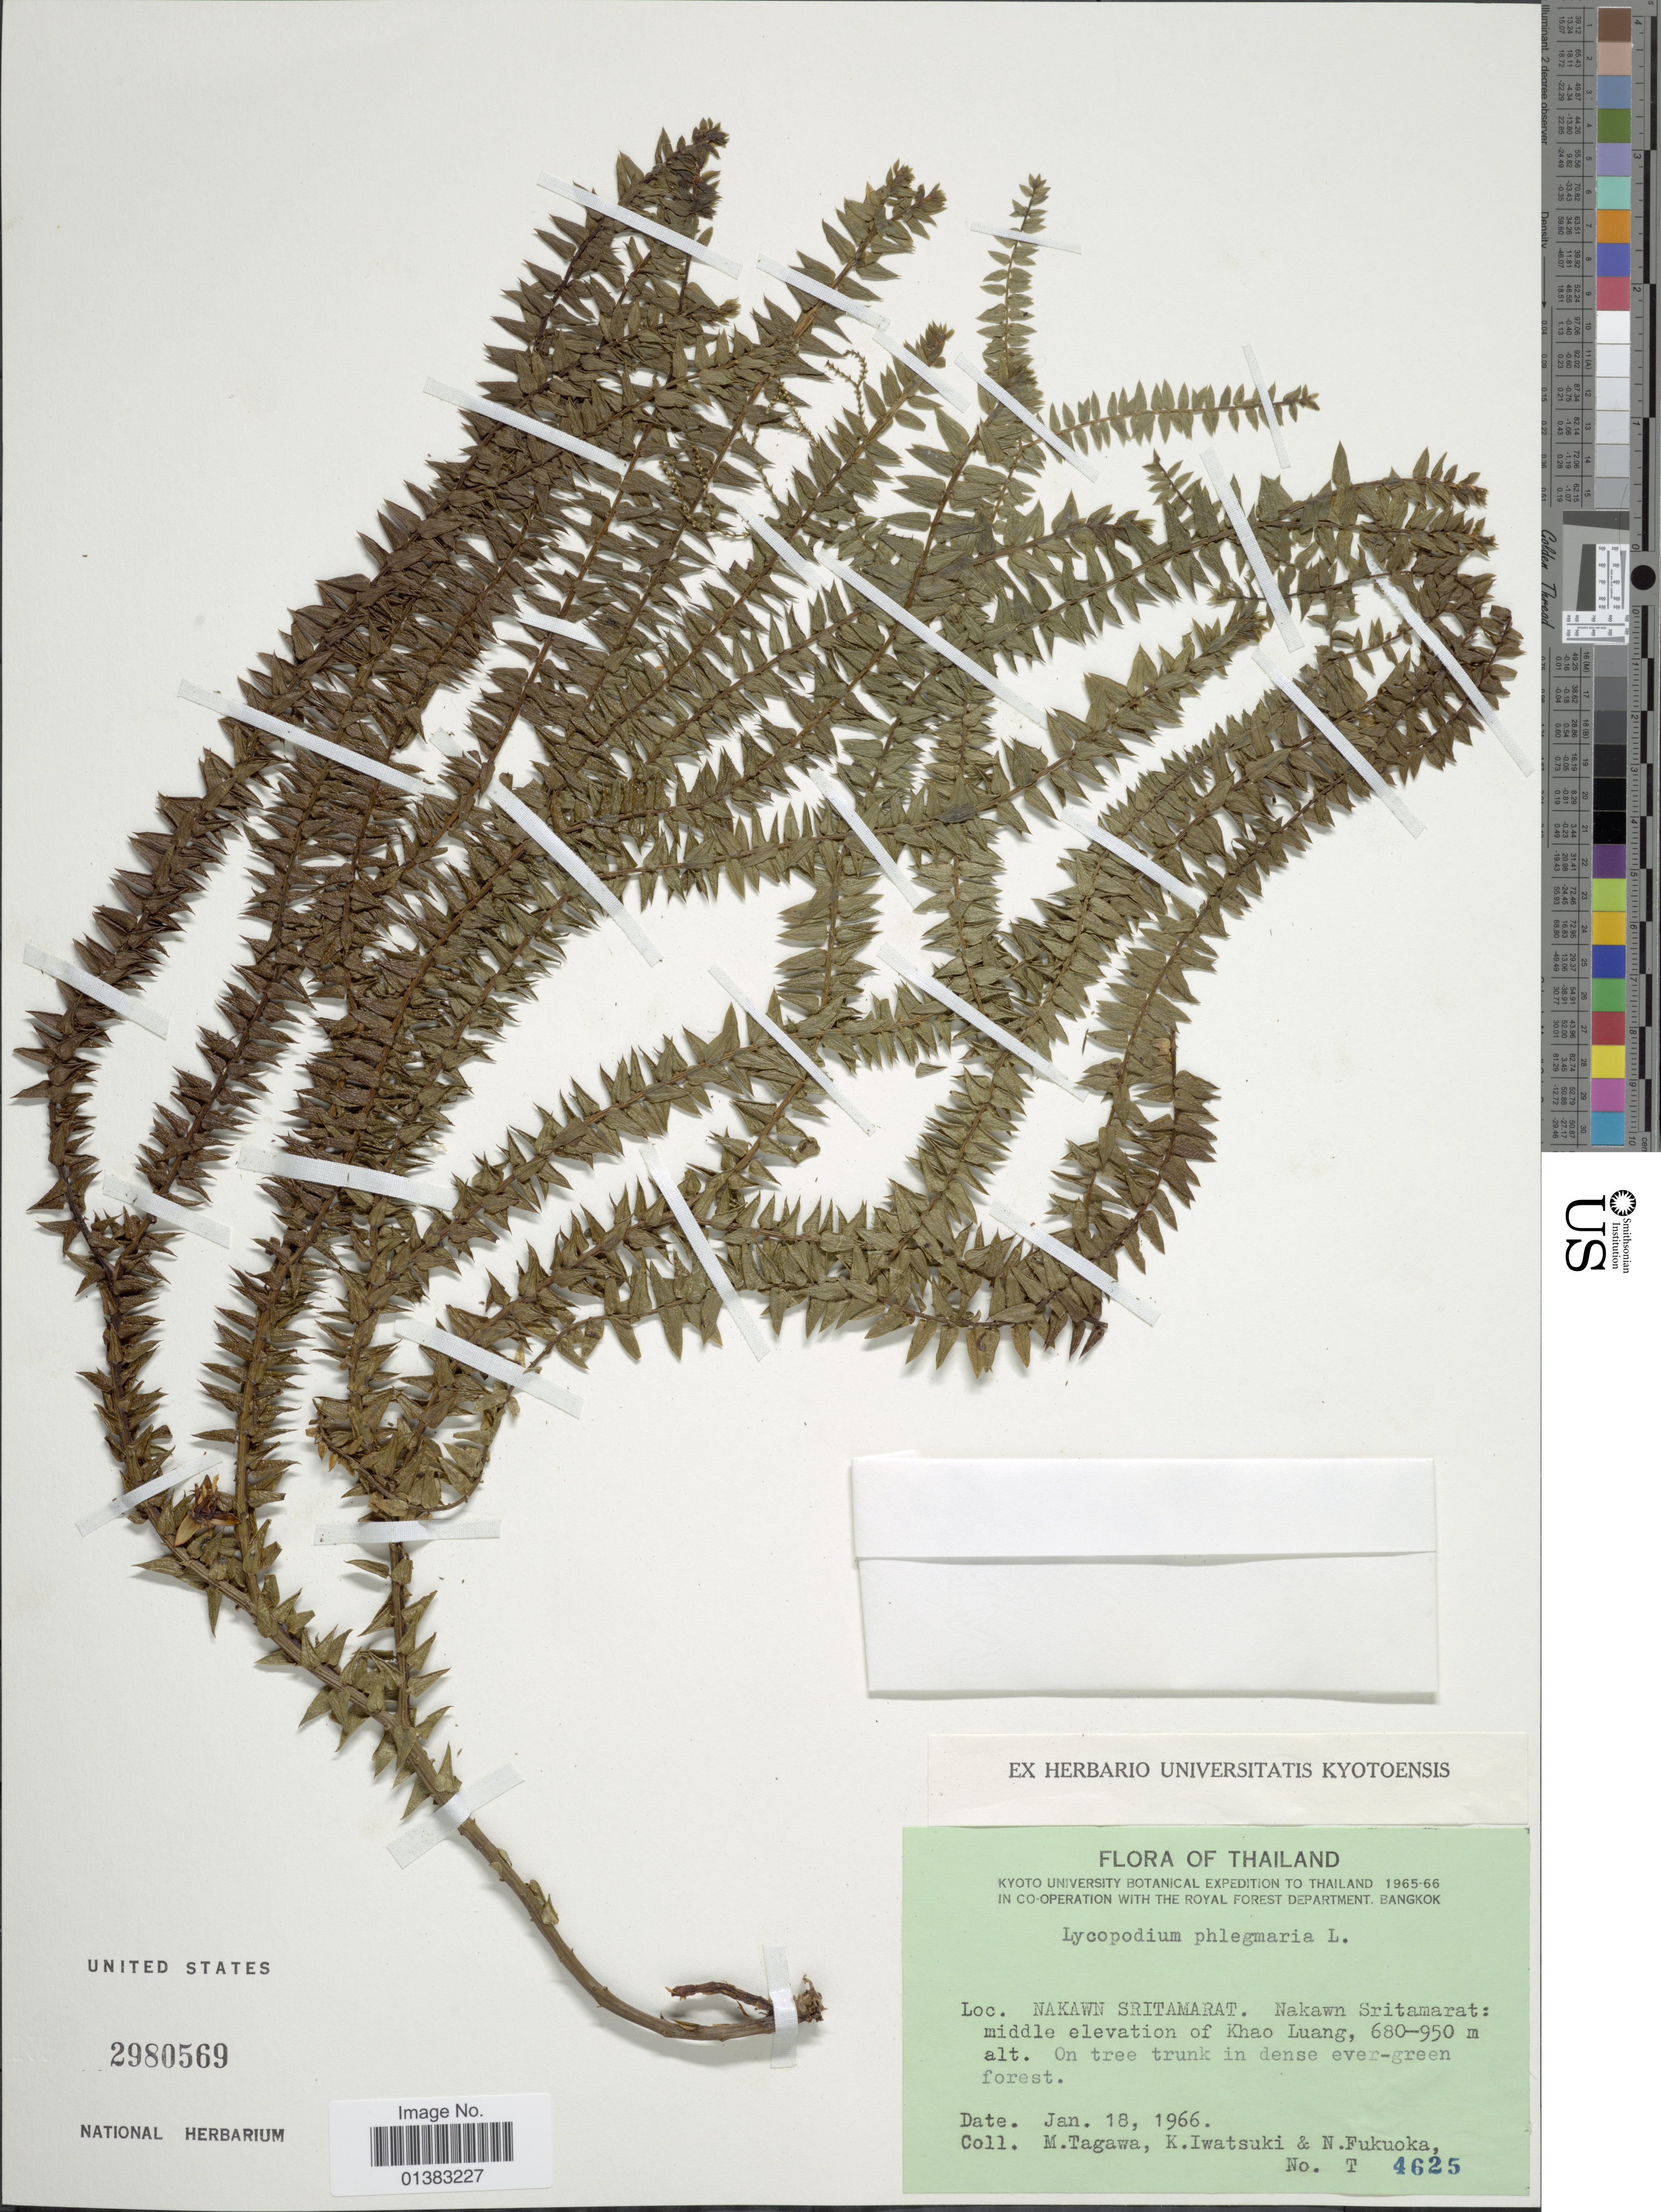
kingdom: Plantae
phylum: Tracheophyta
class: Lycopodiopsida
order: Lycopodiales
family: Lycopodiaceae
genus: Phlegmariurus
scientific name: Phlegmariurus phlegmaria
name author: (L.) Holub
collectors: M. Tagawa, K. Iwatsuki & N. Fukuoka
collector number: T4625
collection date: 1966-01-18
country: Thailand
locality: Nakawn Sritamarat: middle elevation of Khao Luang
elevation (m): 680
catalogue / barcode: US 2980569